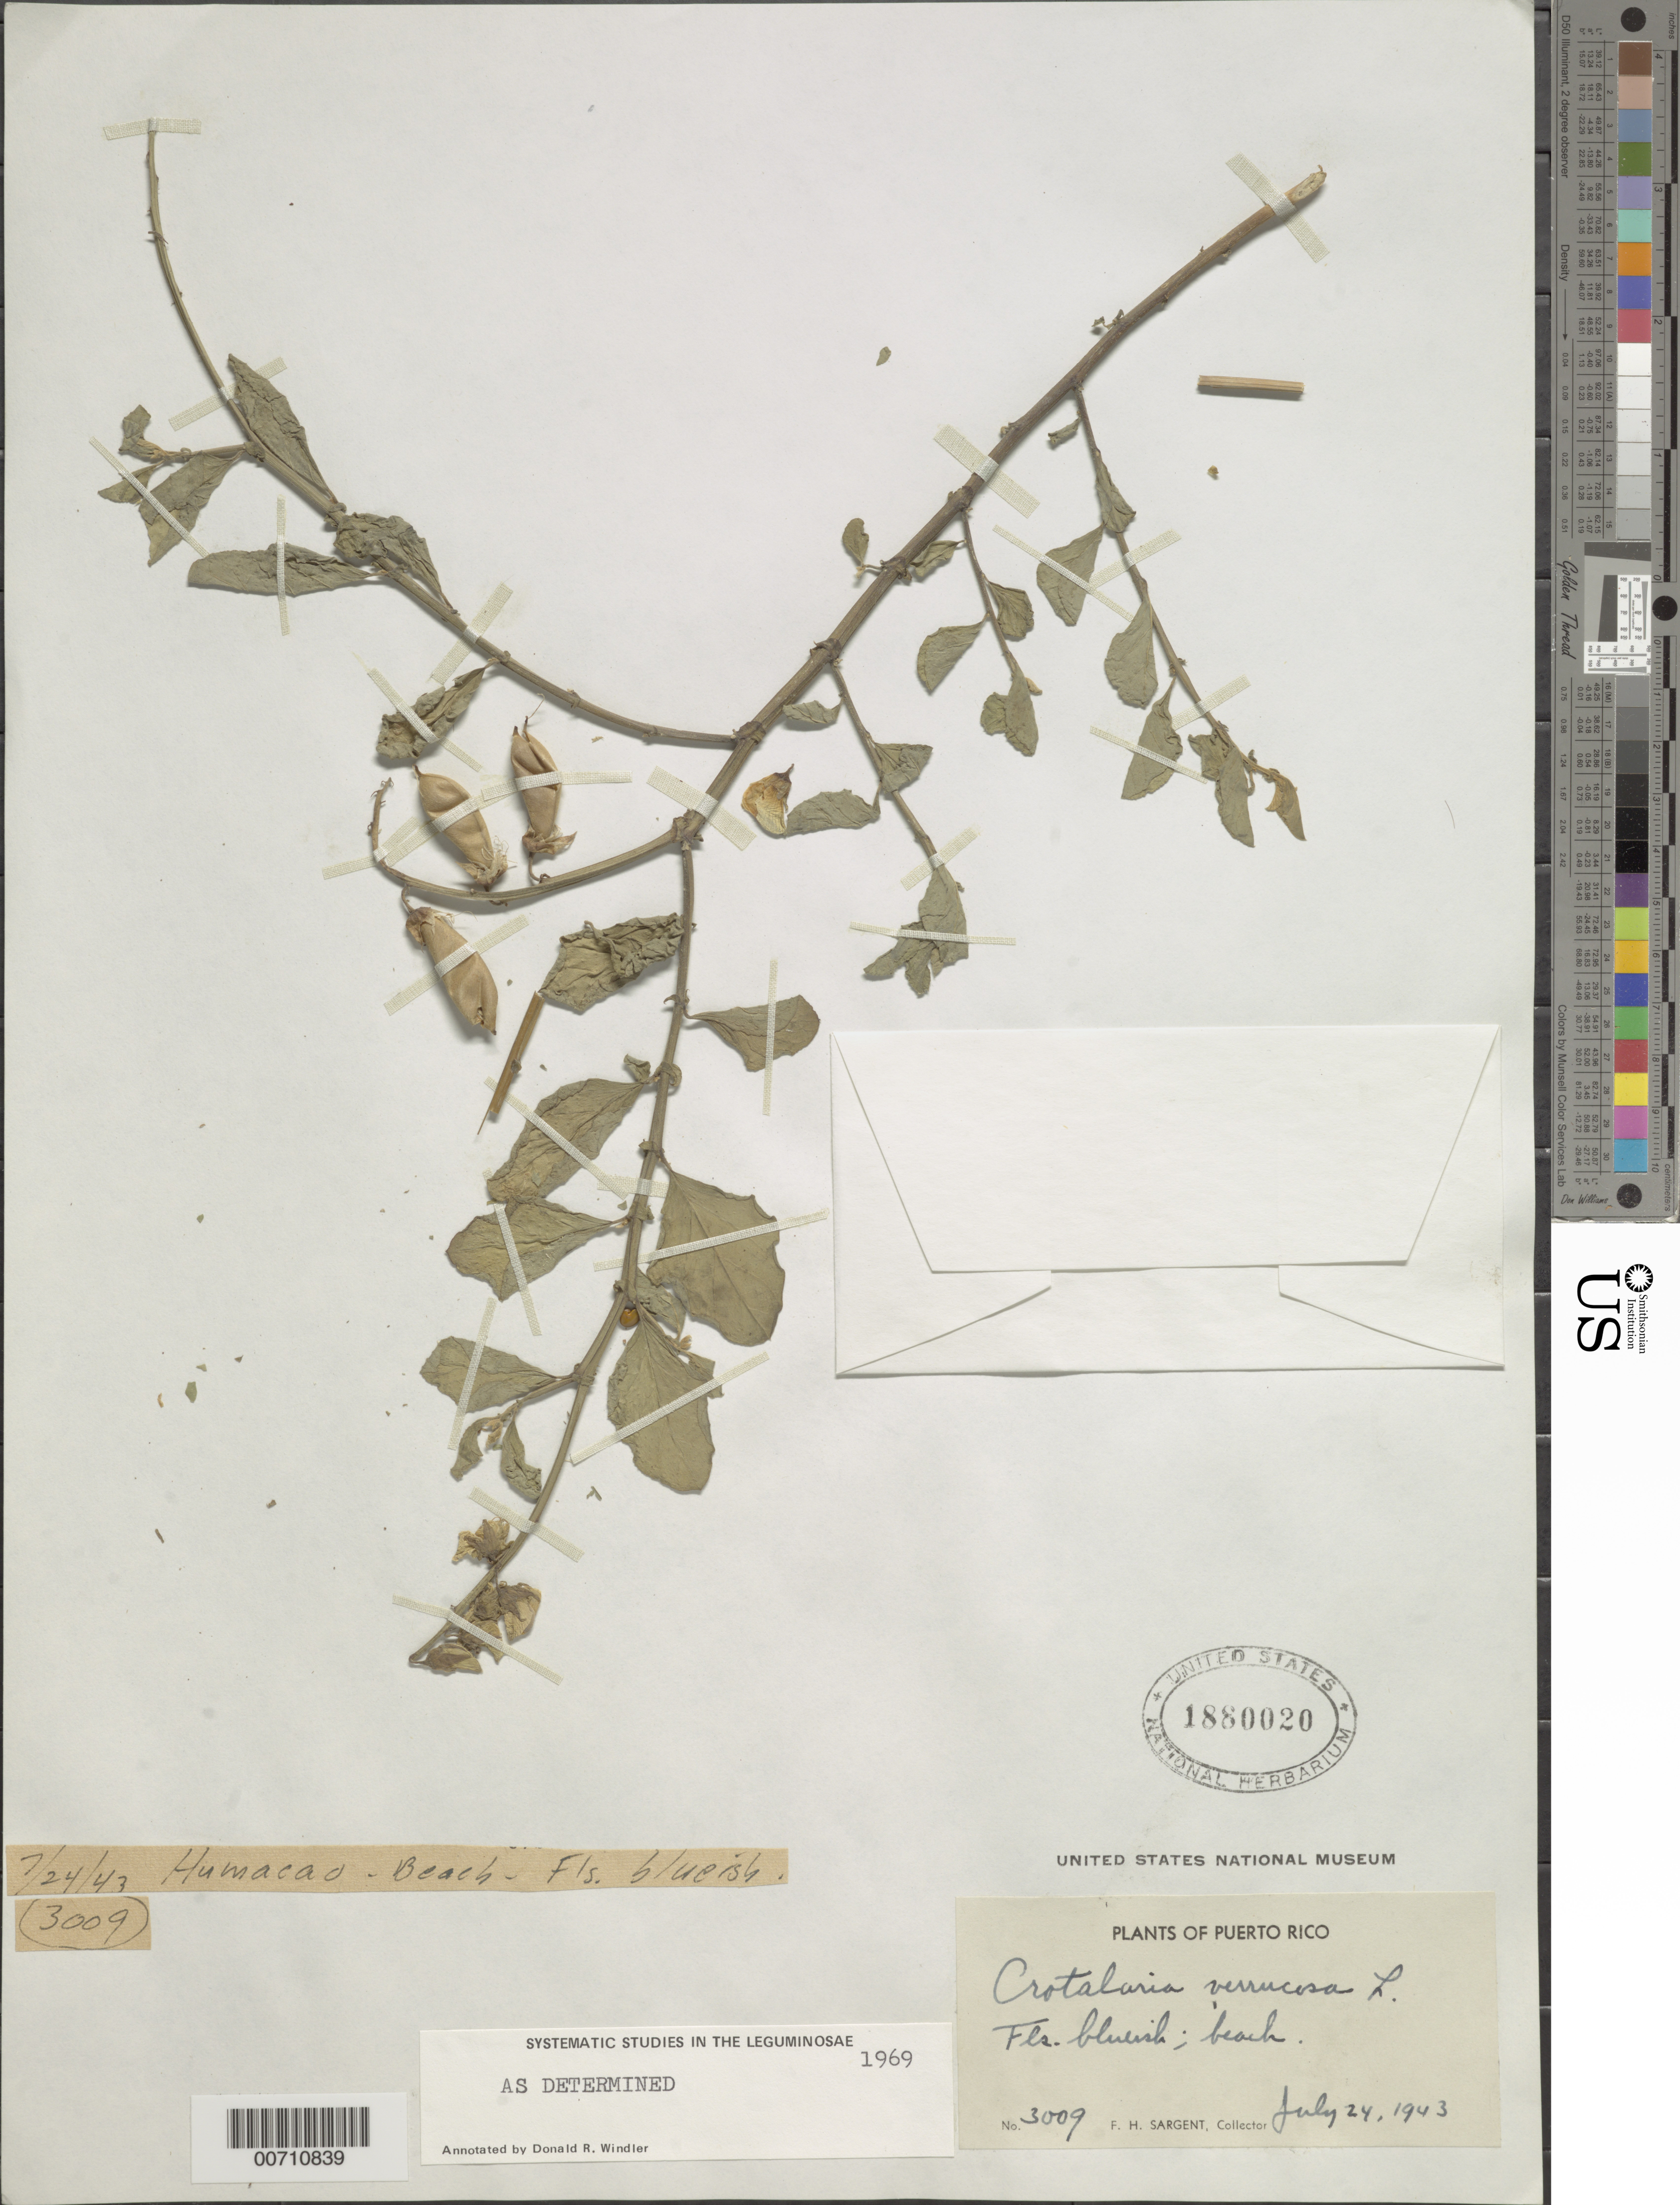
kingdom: Plantae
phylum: Tracheophyta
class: Magnoliopsida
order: Fabales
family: Fabaceae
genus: Crotalaria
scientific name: Crotalaria verrucosa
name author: L.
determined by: Windler, D. R.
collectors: F. H. Sargent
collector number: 3009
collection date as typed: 24 Jul 1943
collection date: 1943-07-24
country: Puerto Rico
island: Greater Antilles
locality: Humacao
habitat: Beach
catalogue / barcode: US 1880020